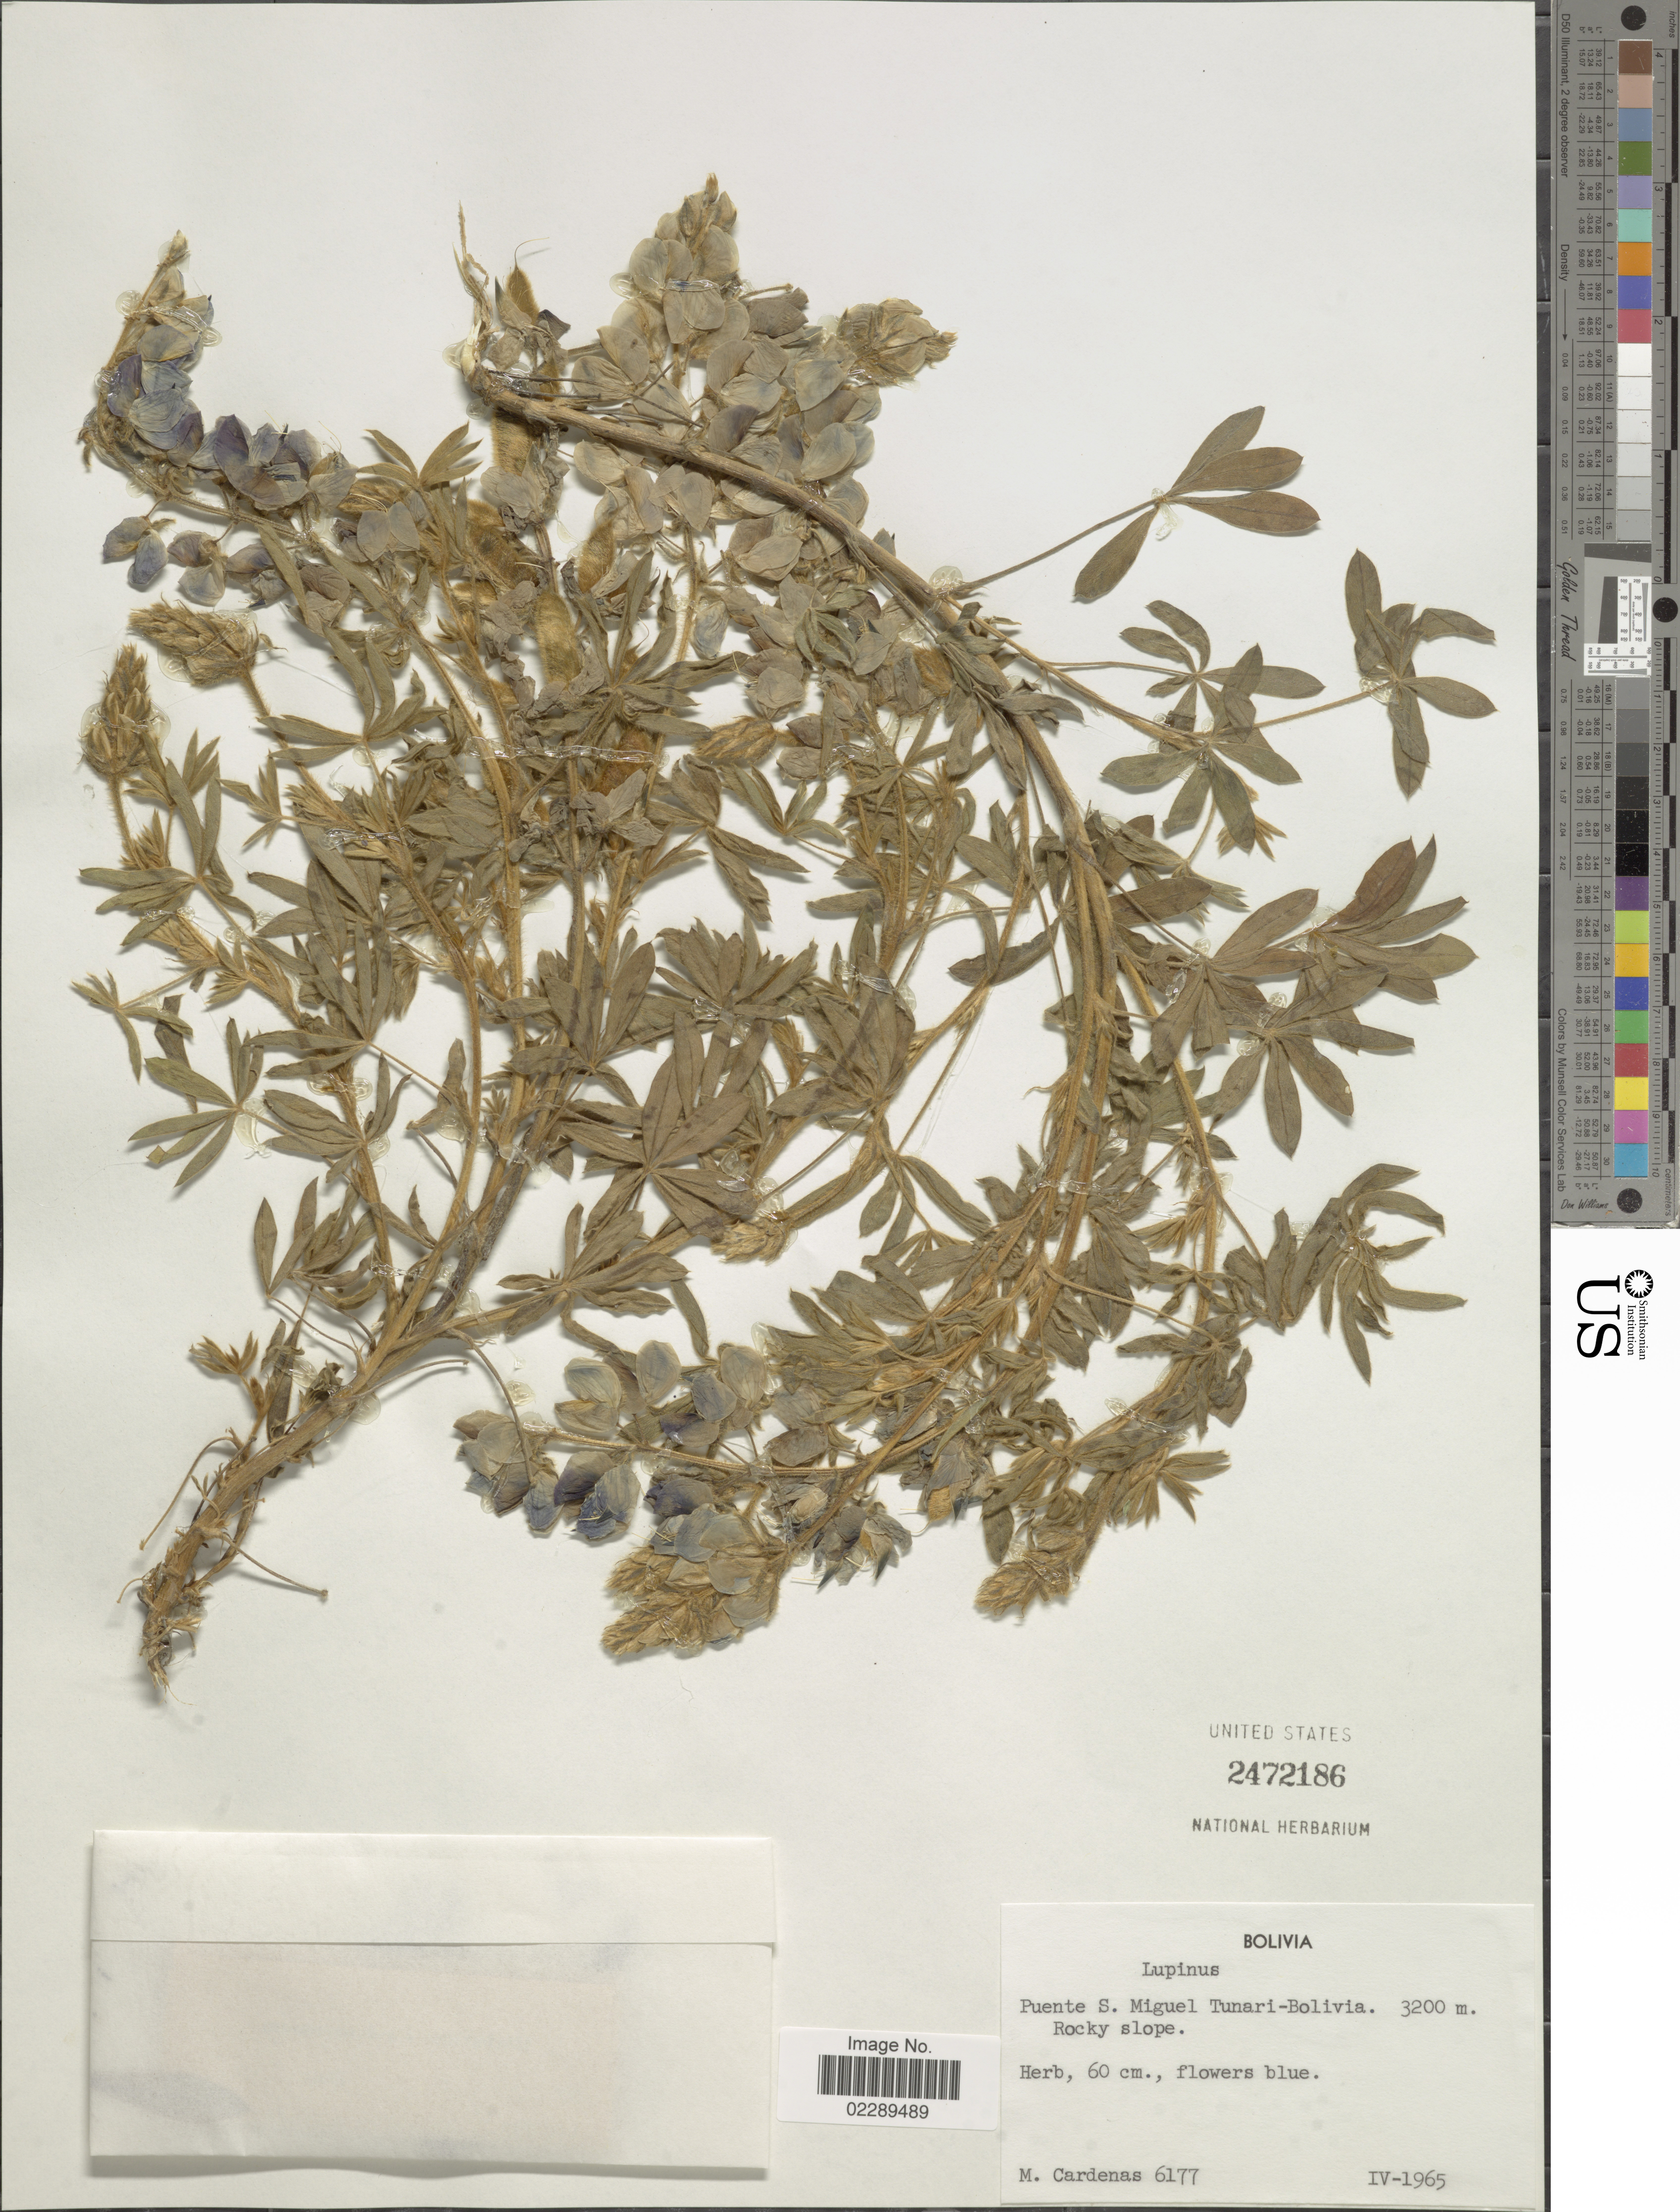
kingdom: Plantae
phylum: Tracheophyta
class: Magnoliopsida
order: Fabales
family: Fabaceae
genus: Lupinus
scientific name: Lupinus sp.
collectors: M. Cárdenas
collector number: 6177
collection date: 1965-04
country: Bolivia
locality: Puente S. Miguel Tunari-Bolivia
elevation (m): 3200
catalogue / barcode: US 2472186